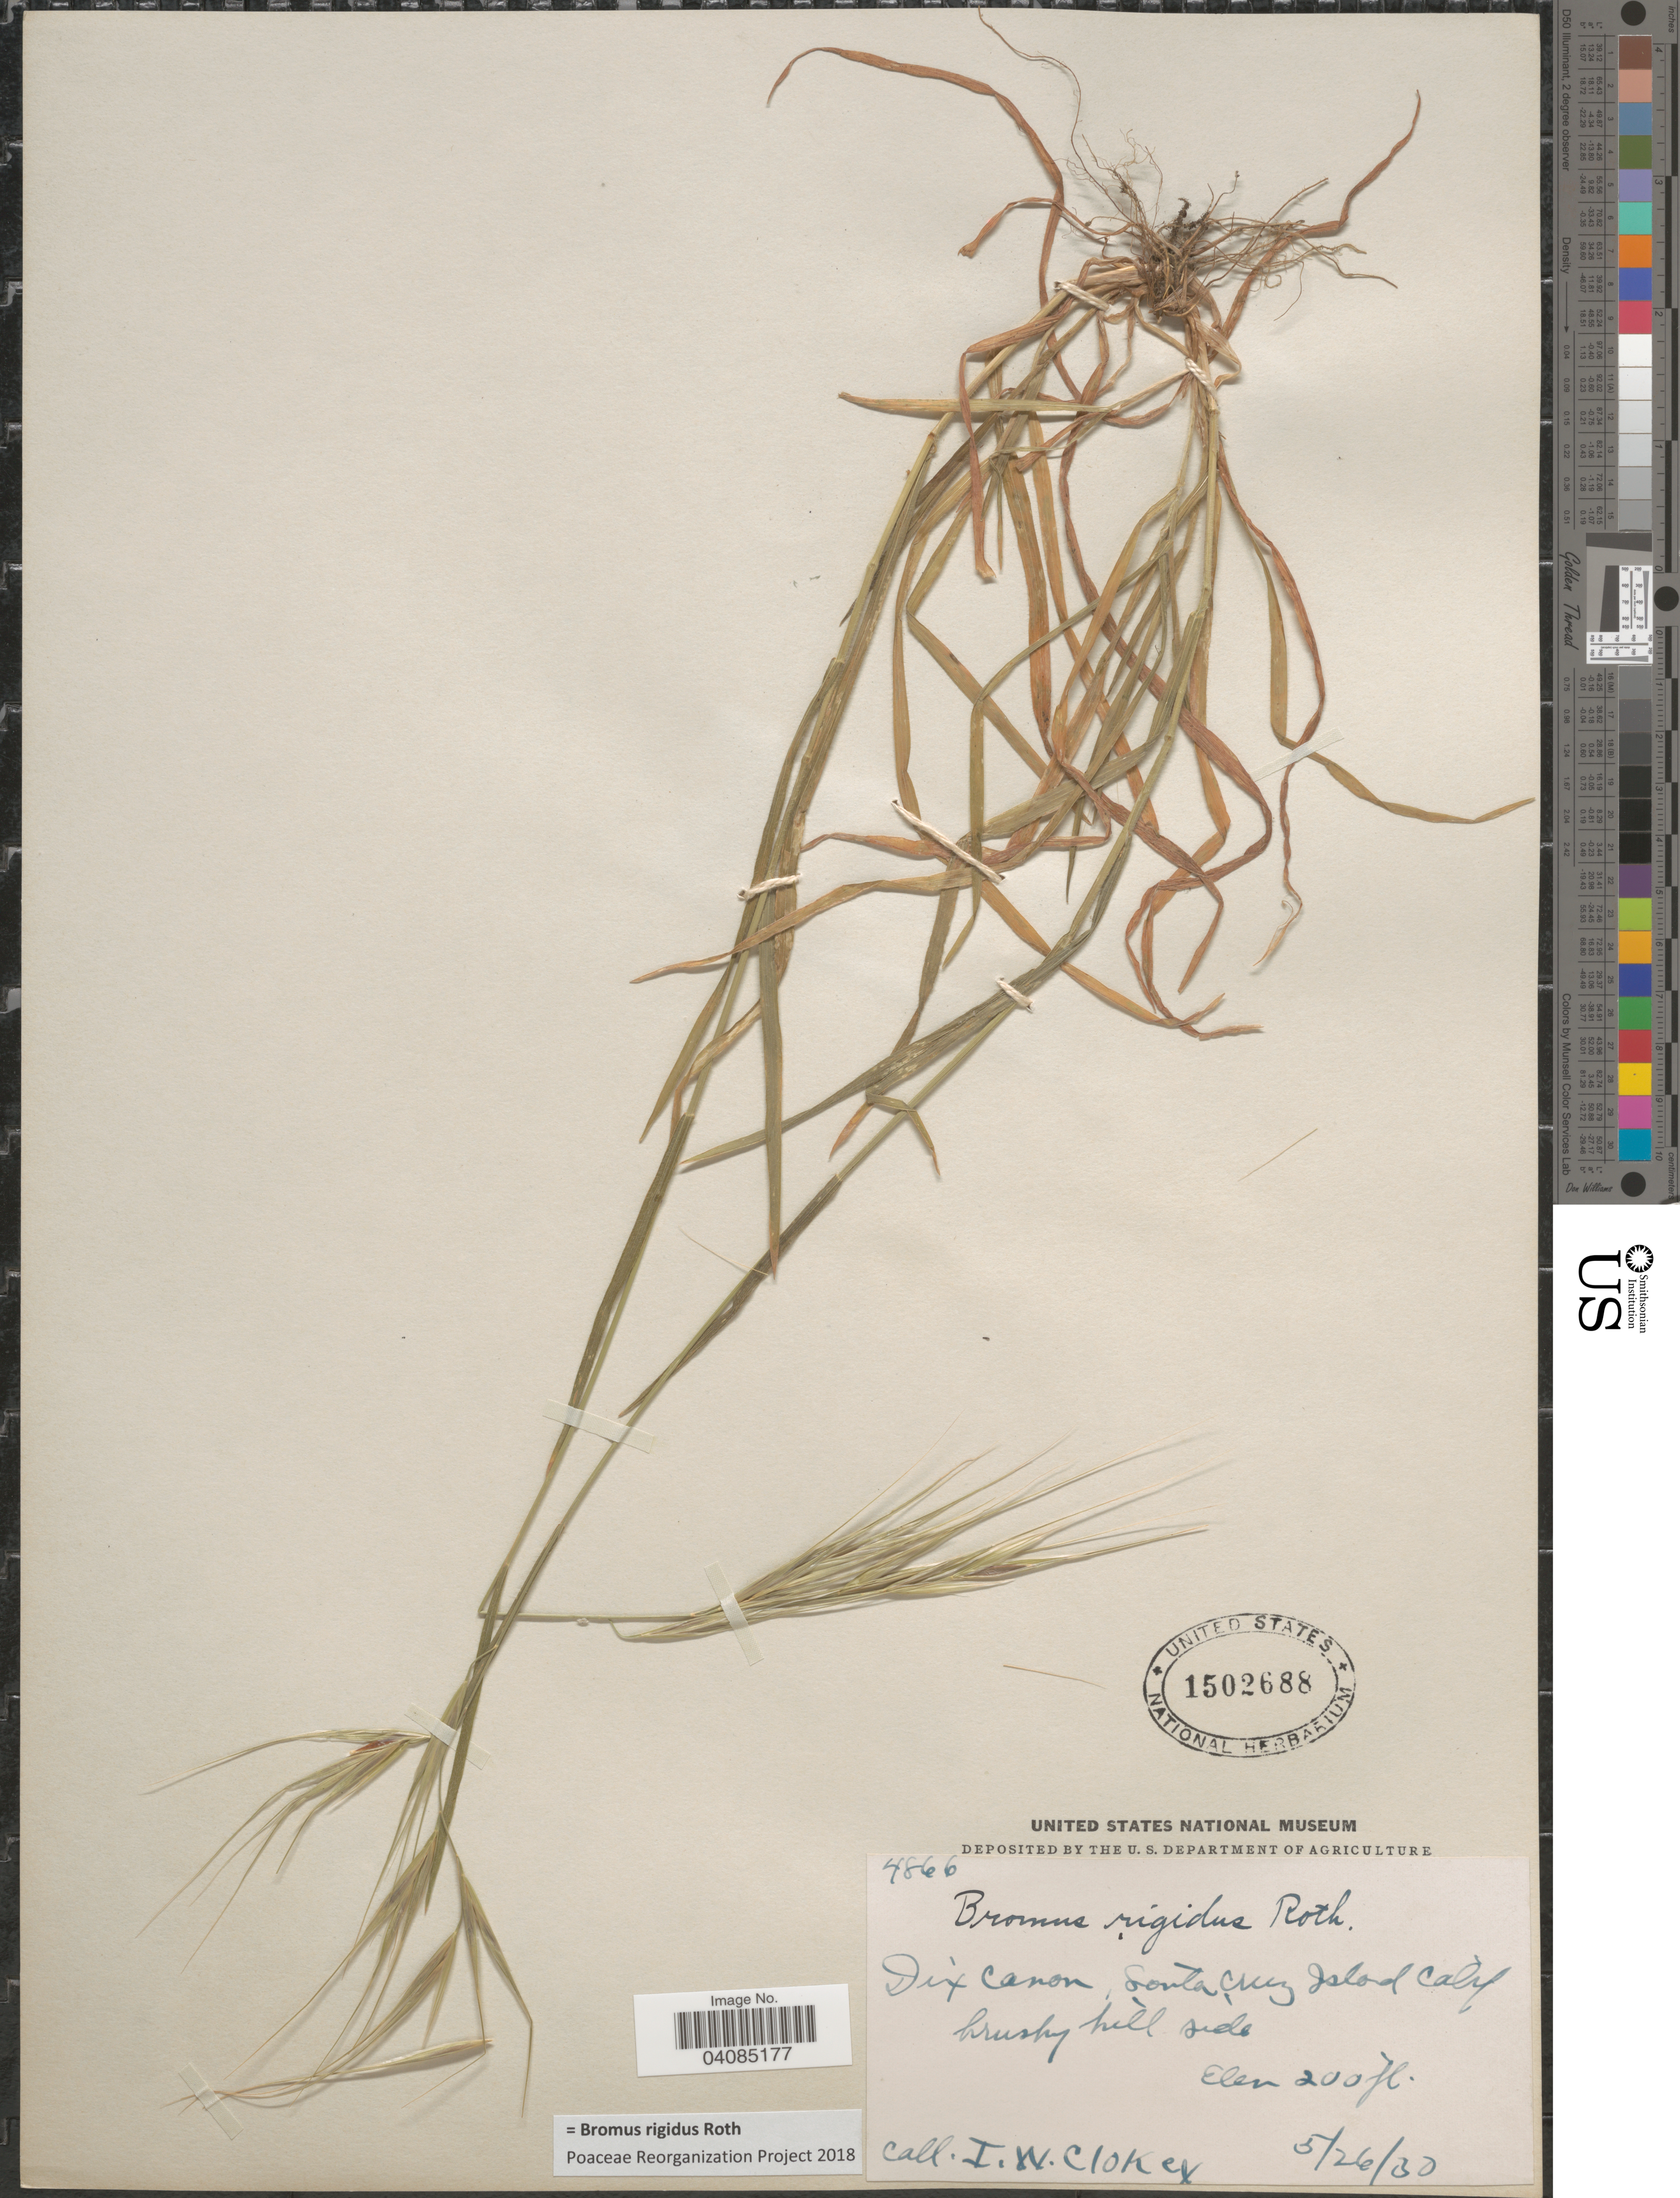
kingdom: Plantae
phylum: Tracheophyta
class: Liliopsida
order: Poales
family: Poaceae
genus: Bromus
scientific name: Bromus rigidus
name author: Roth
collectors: I. W. Clokey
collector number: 4866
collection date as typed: Transcribed d/m/y: 26/5/30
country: United States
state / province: California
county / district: Santa Barbara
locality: Dix Canon, Santa Cruz Island. Brushy hill side.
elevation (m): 61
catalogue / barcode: US 1502688